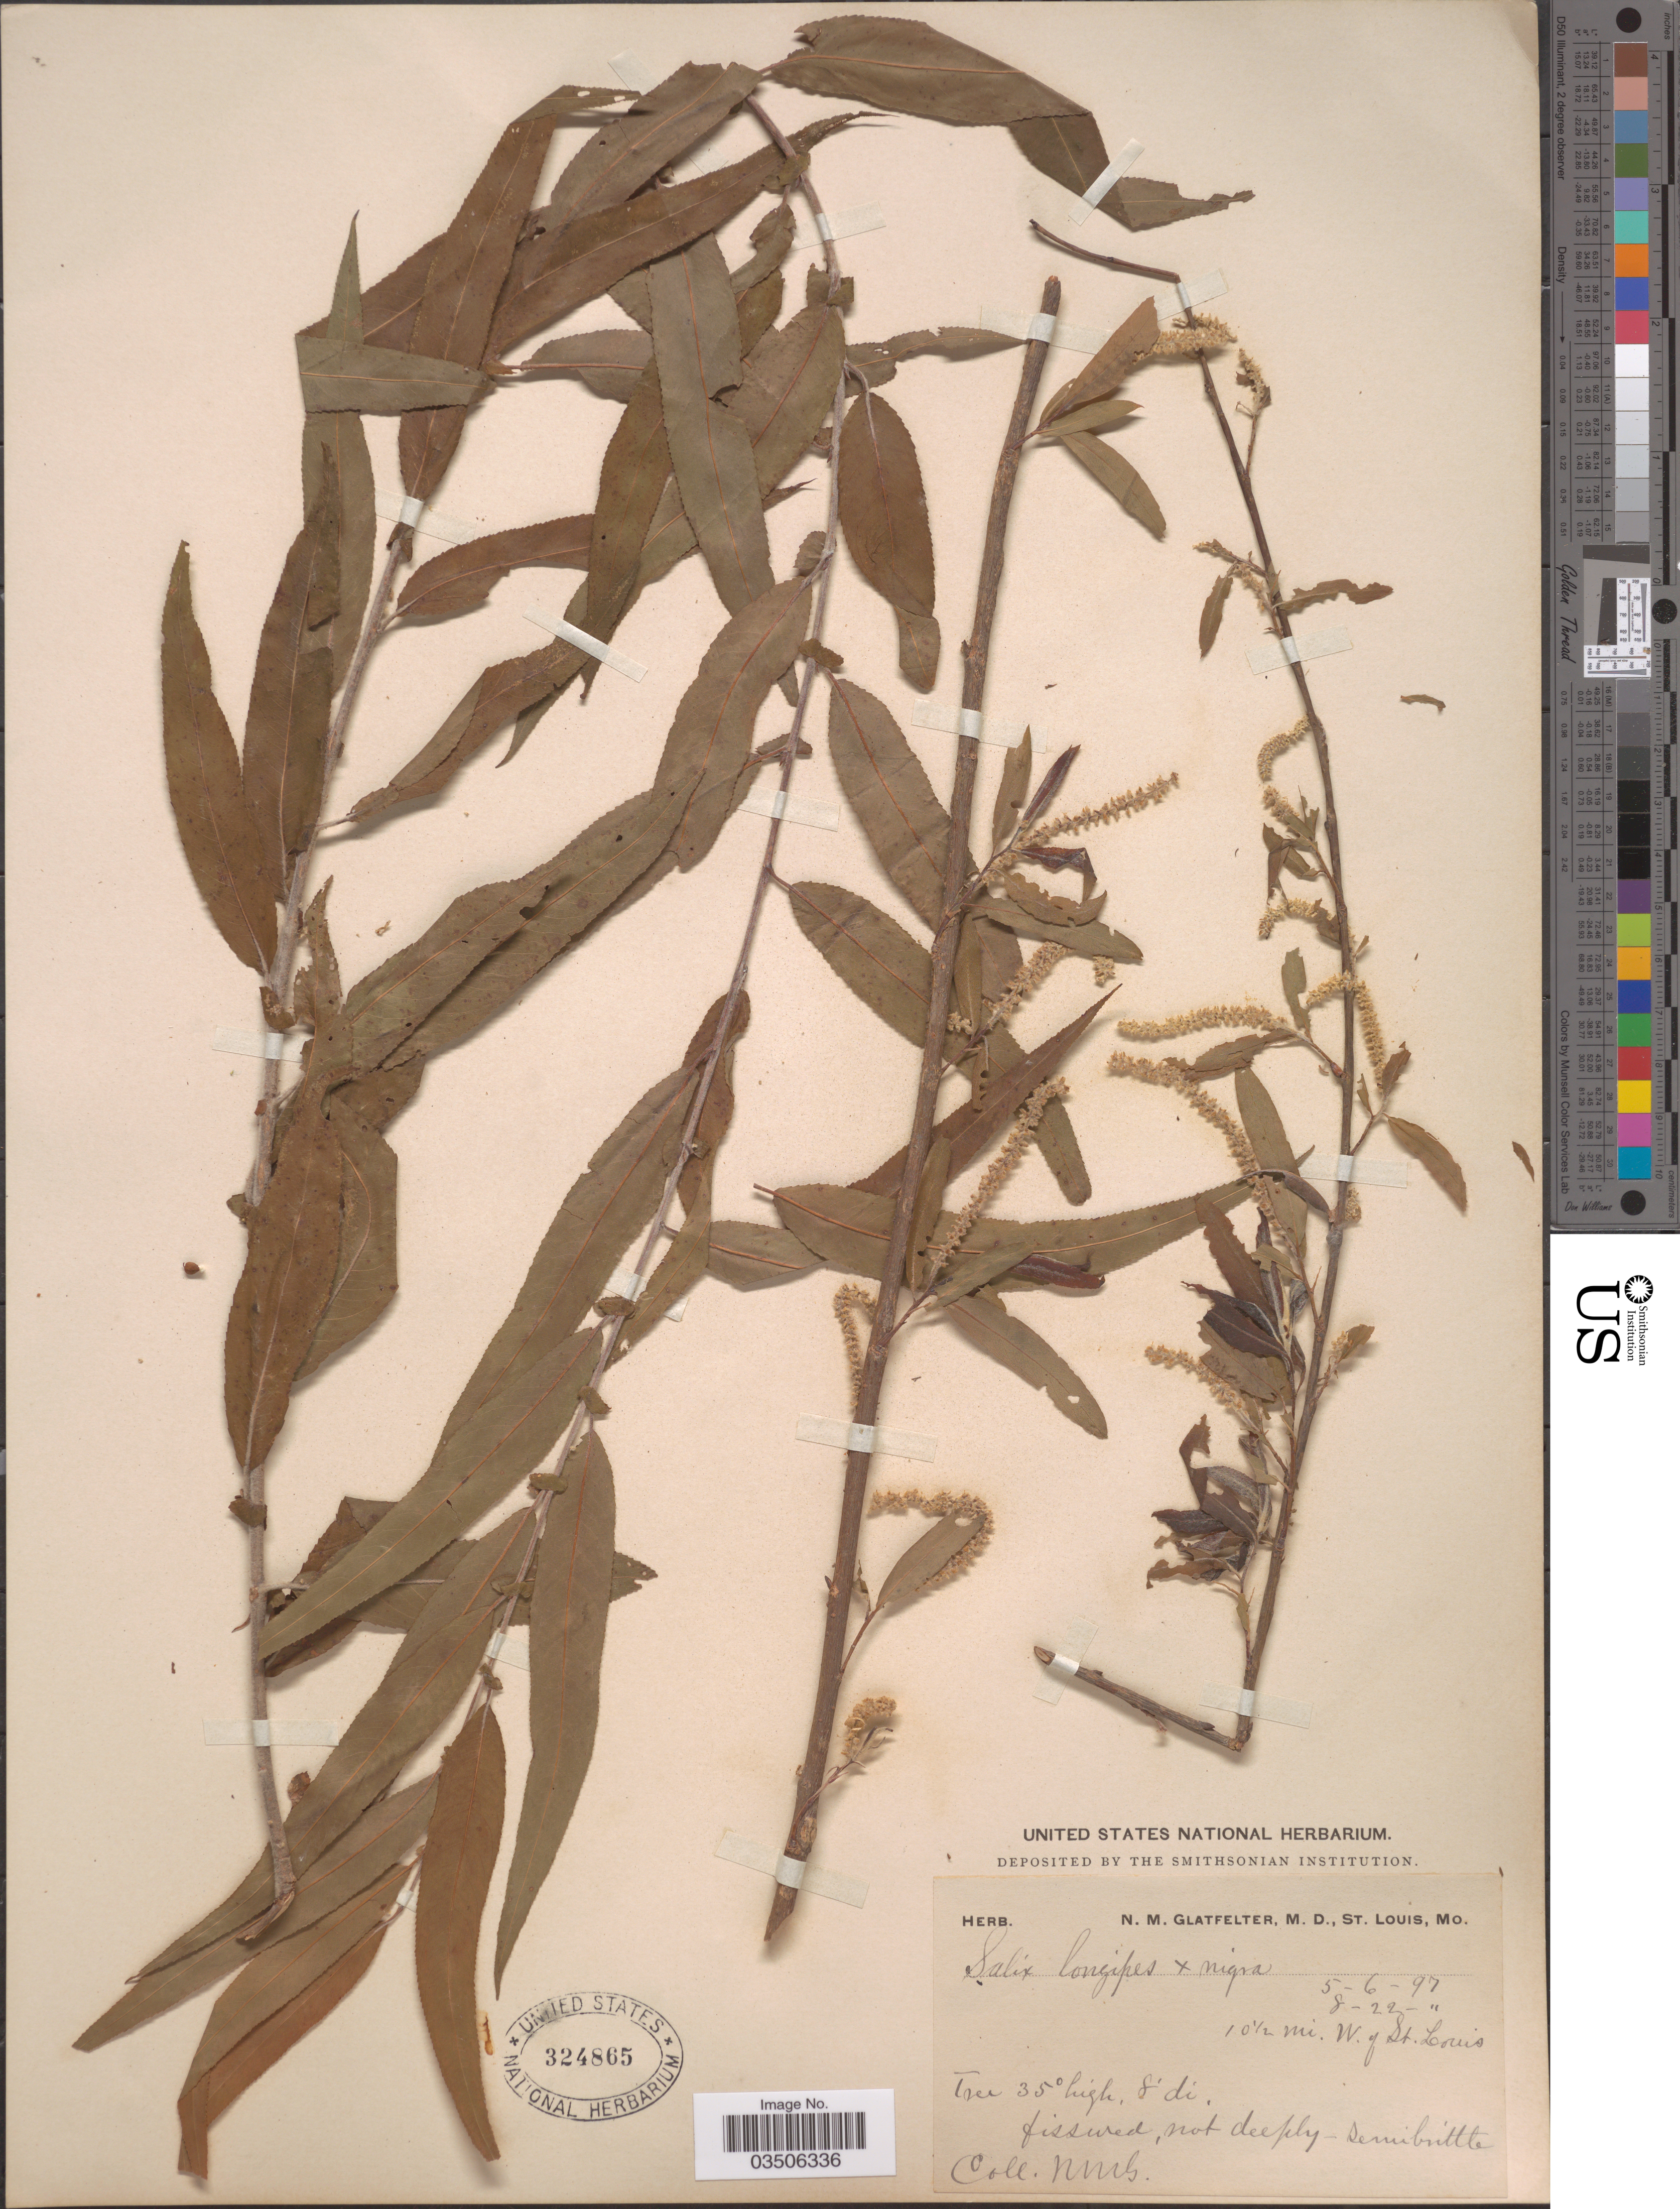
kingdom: Plantae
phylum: Tracheophyta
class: Magnoliopsida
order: Malpighiales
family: Salicaceae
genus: Salix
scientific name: Salix wardii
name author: Bebb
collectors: N. M. Glatfelter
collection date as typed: Transcribed d/m/y: 6/5/97 to 22/8/97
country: United States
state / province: Missouri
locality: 10½ mi. W. of St. Louis.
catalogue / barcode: US 324865